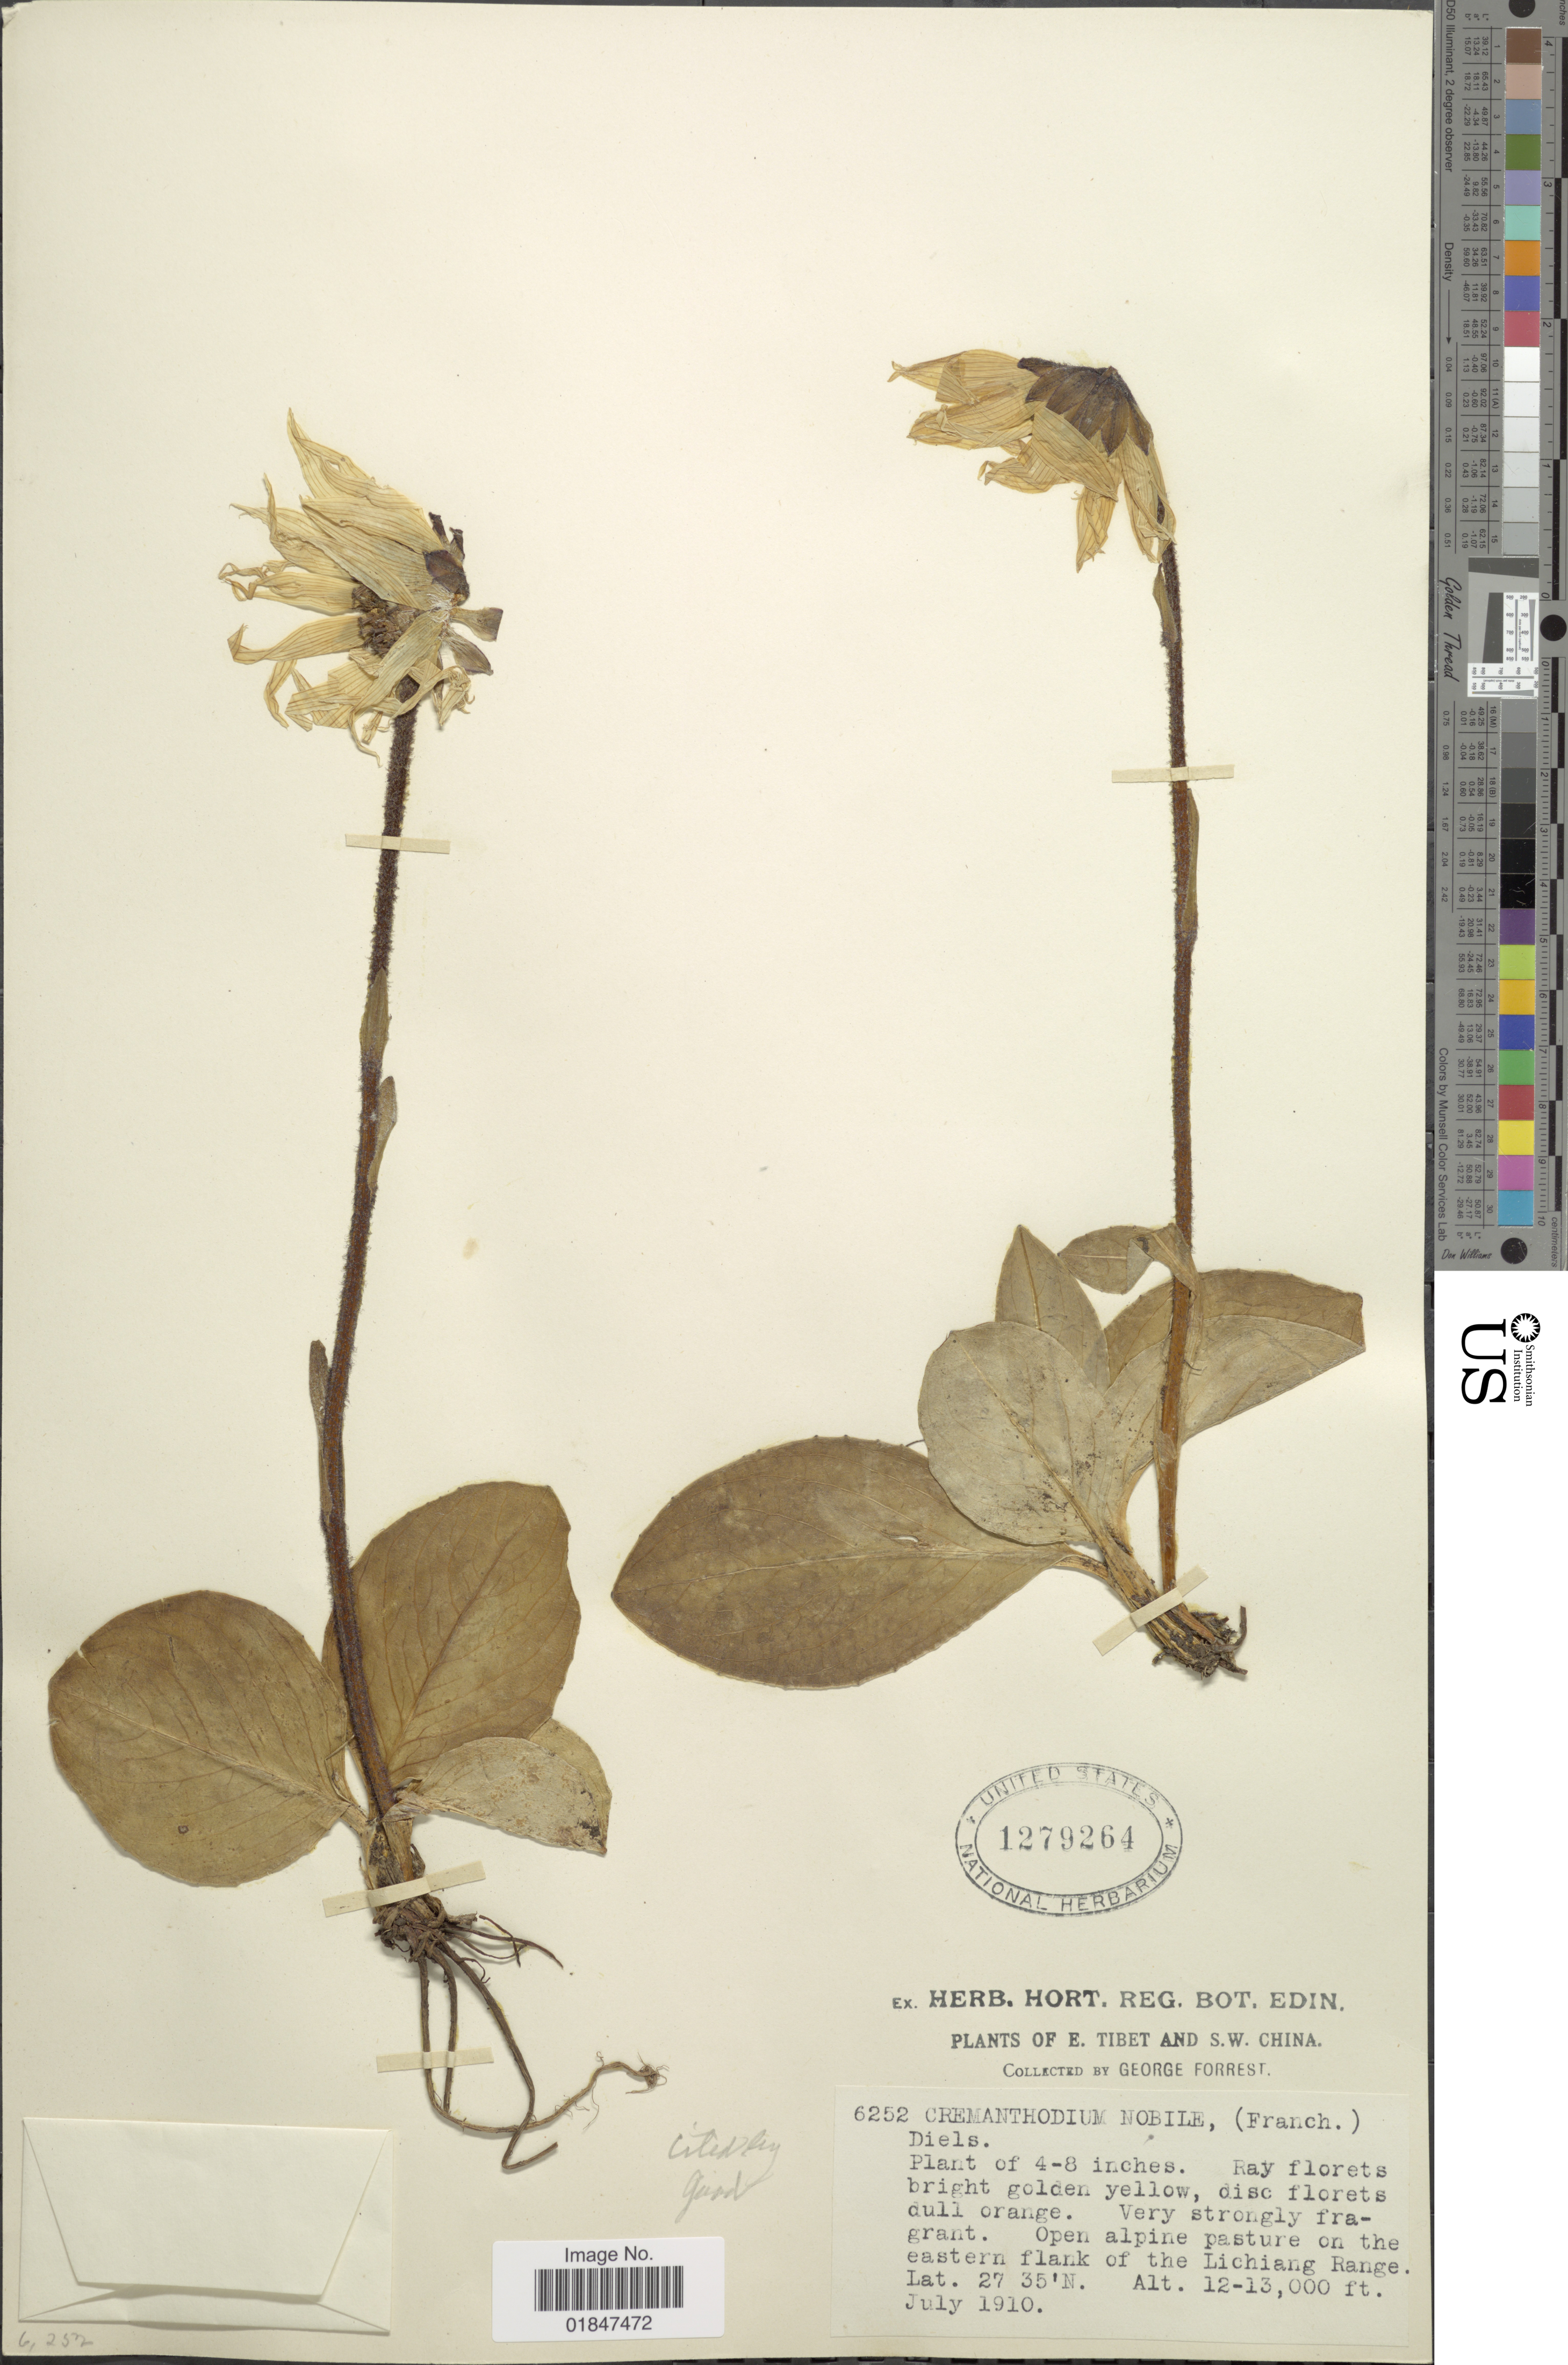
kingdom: Plantae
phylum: Tracheophyta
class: Magnoliopsida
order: Asterales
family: Asteraceae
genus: Cremanthodium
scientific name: Cremanthodium nobile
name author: (Franch.) Diels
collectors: G. Forrest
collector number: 6252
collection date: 1910-07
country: China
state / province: Xizang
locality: E. Tibet and S,W, China, Open alpine pasture on the eastern flank of the Lichiang Range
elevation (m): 3658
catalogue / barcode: US 1279264